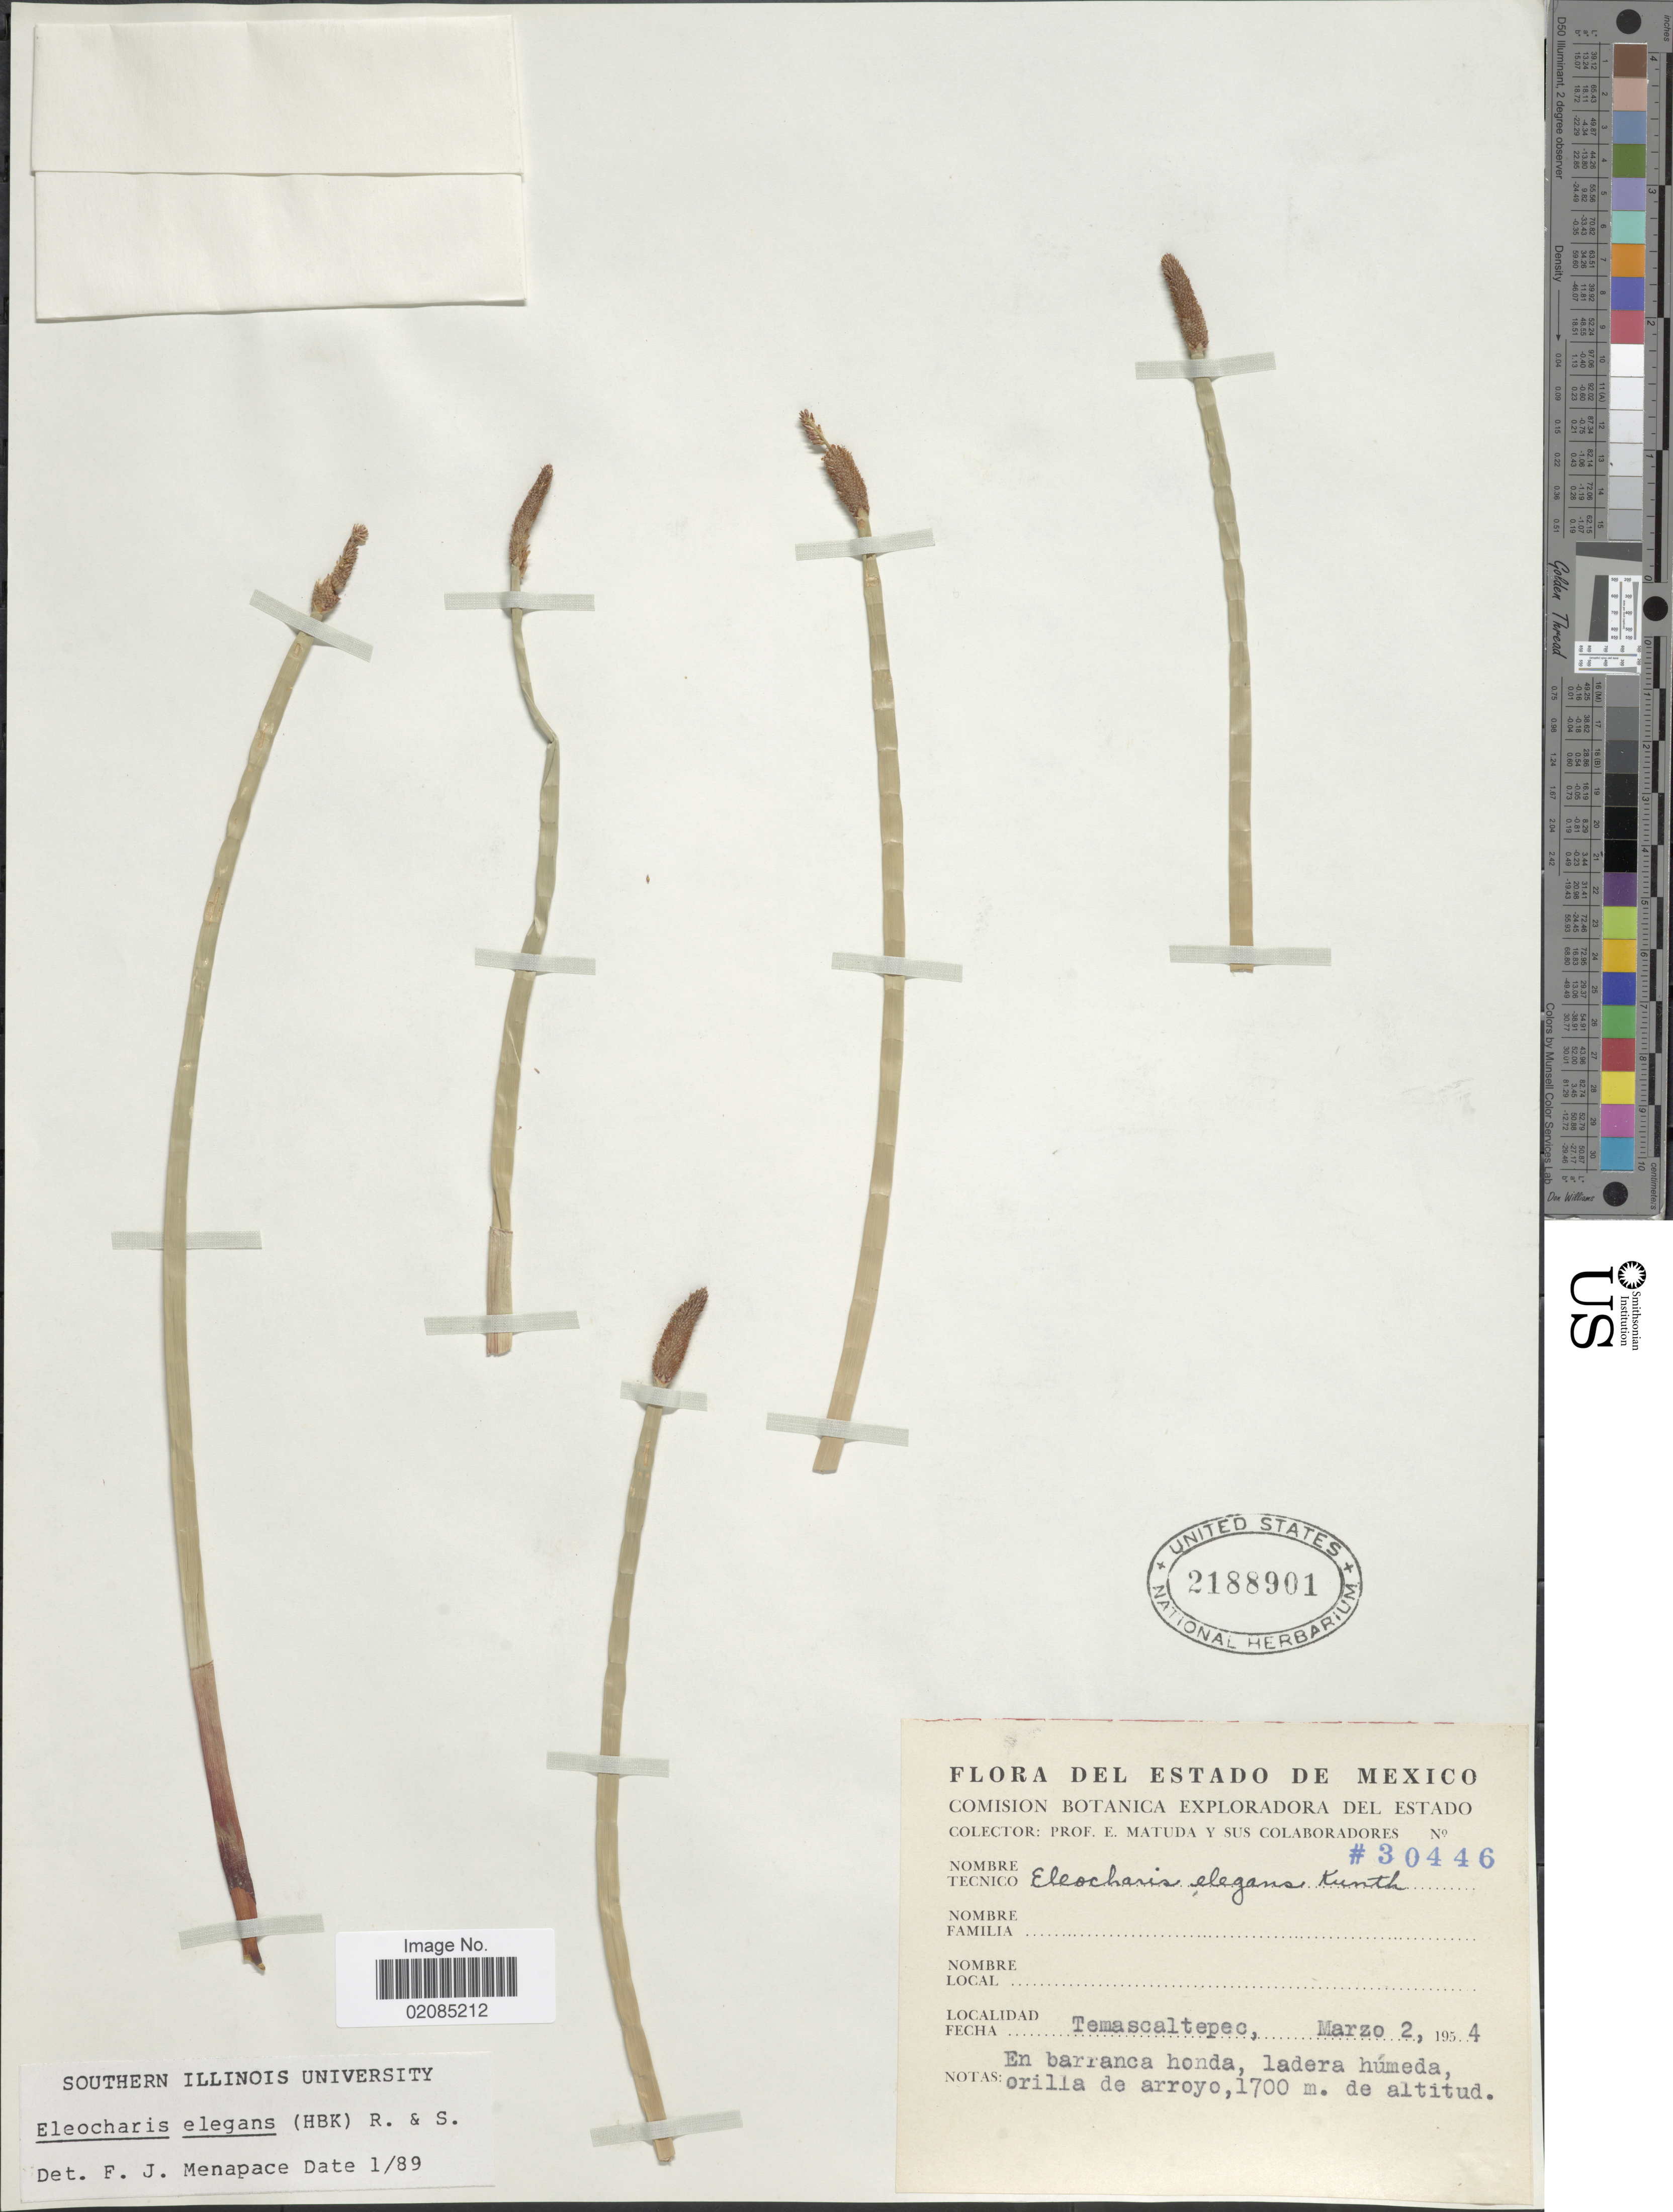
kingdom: Plantae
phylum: Tracheophyta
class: Liliopsida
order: Poales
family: Cyperaceae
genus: Eleocharis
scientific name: Eleocharis elegans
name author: (Kunth) Roem. & Schult.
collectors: E. Matuda & et al.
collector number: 30446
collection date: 1954-03-02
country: Mexico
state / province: México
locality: Estado de Mexico. Temascaltepec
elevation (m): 1700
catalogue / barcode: US 2188901